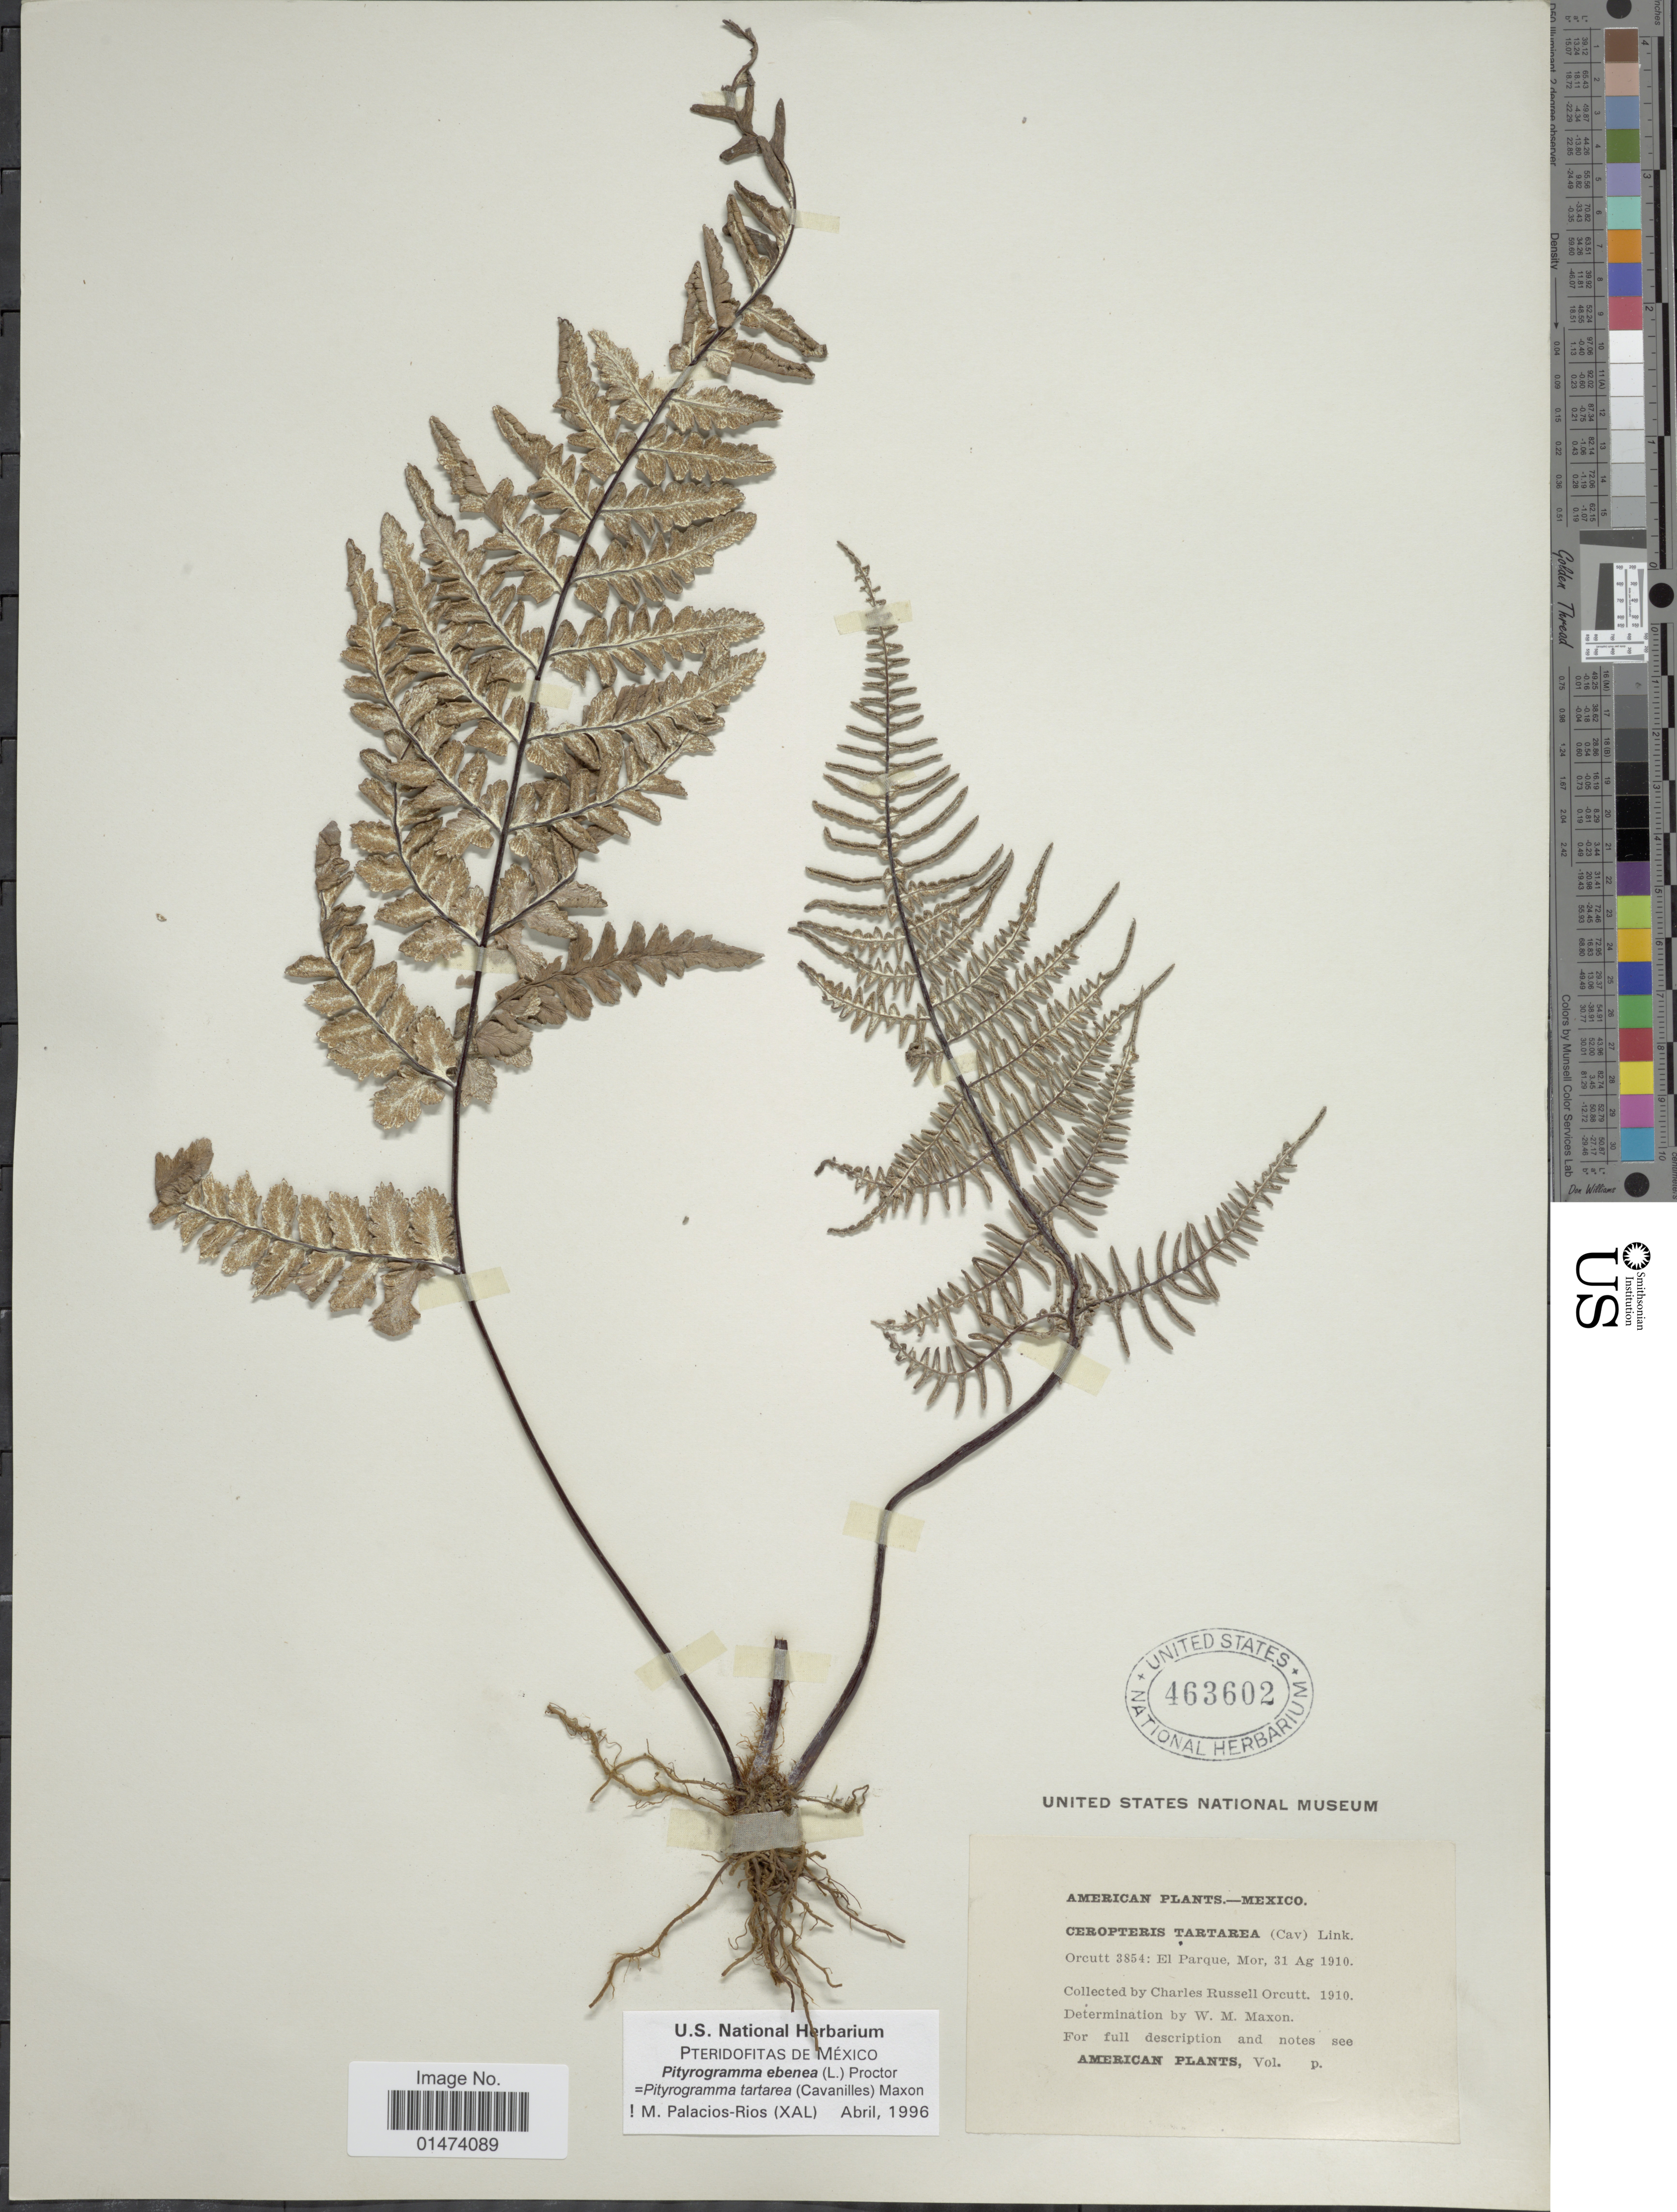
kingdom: Plantae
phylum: Tracheophyta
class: Polypodiopsida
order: Polypodiales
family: Pteridaceae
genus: Pityrogramma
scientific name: Pityrogramma tartarea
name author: (Cav.) Maxon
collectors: C. R. Orcutt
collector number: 3854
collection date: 1910-08-31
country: Mexico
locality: El Parque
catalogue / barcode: US 463602